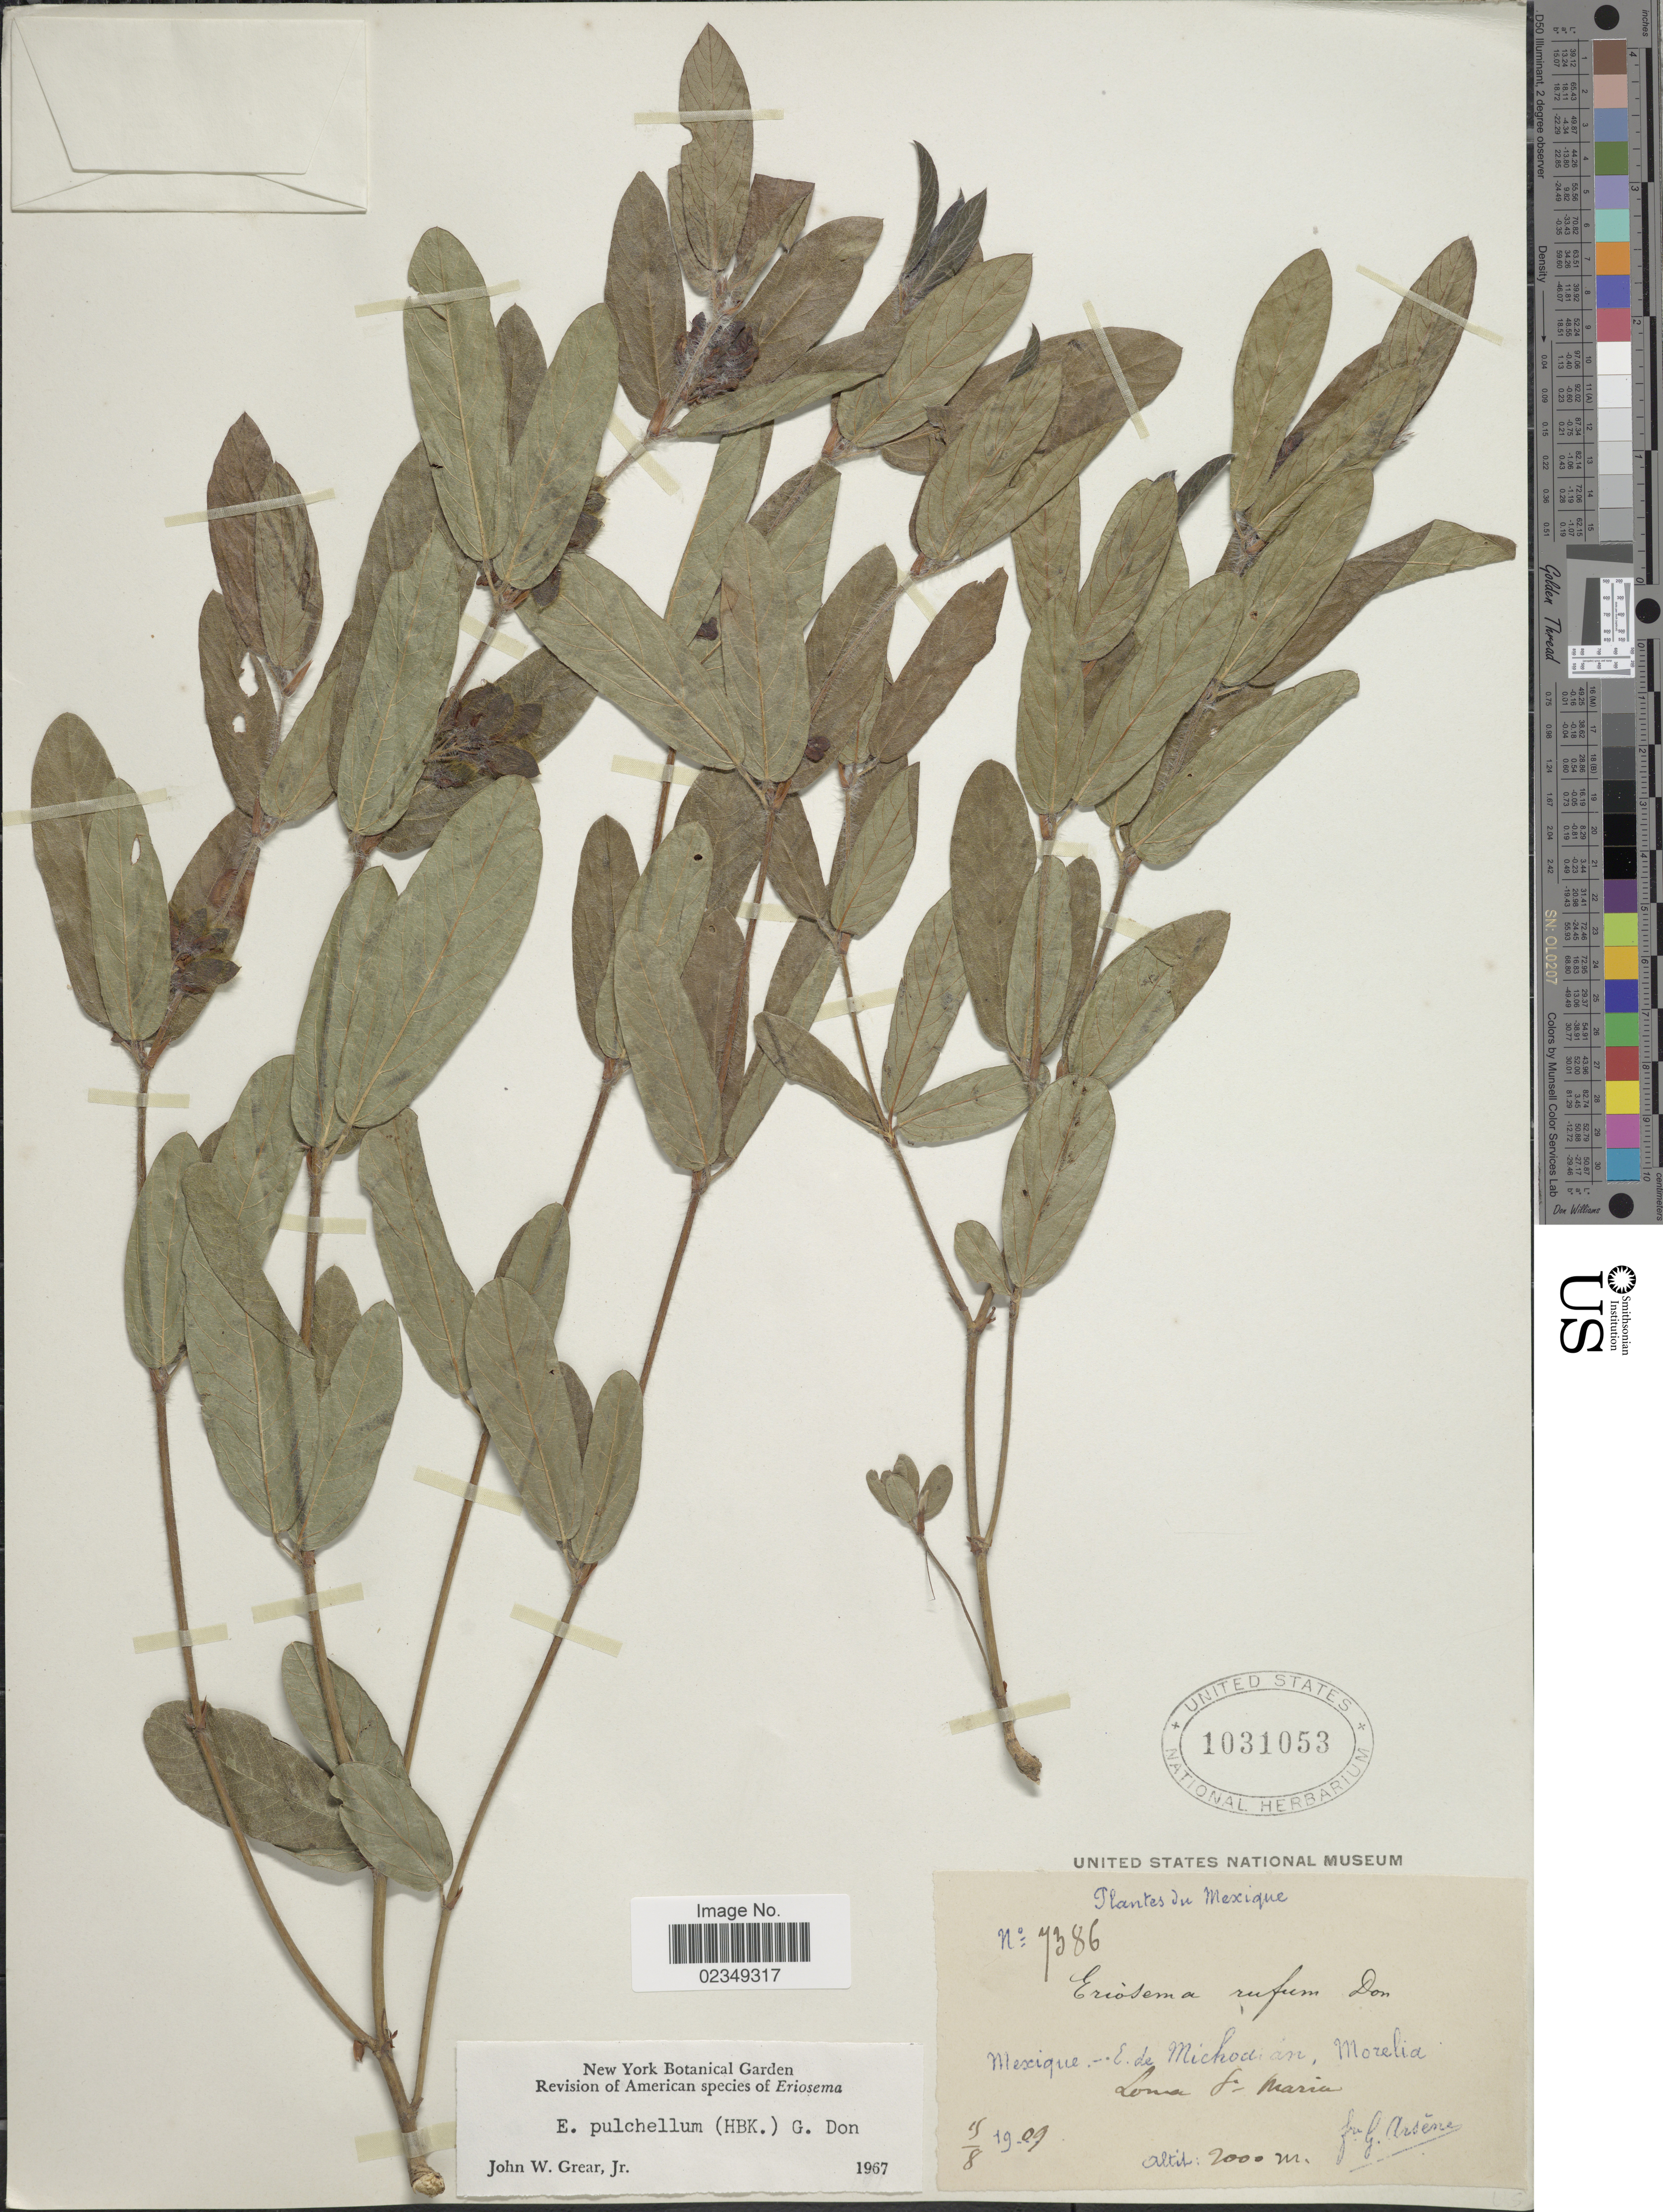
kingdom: Plantae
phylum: Tracheophyta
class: Magnoliopsida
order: Fabales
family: Fabaceae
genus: Eriosema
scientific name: Eriosema pulchellum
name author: (Kunth) G. Don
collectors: Bro. G. Arsène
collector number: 7386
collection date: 1909-08-19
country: Mexico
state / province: Michoacán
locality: Loma St. Maria [Lomas de St. Maria]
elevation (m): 2000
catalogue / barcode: US 1031053